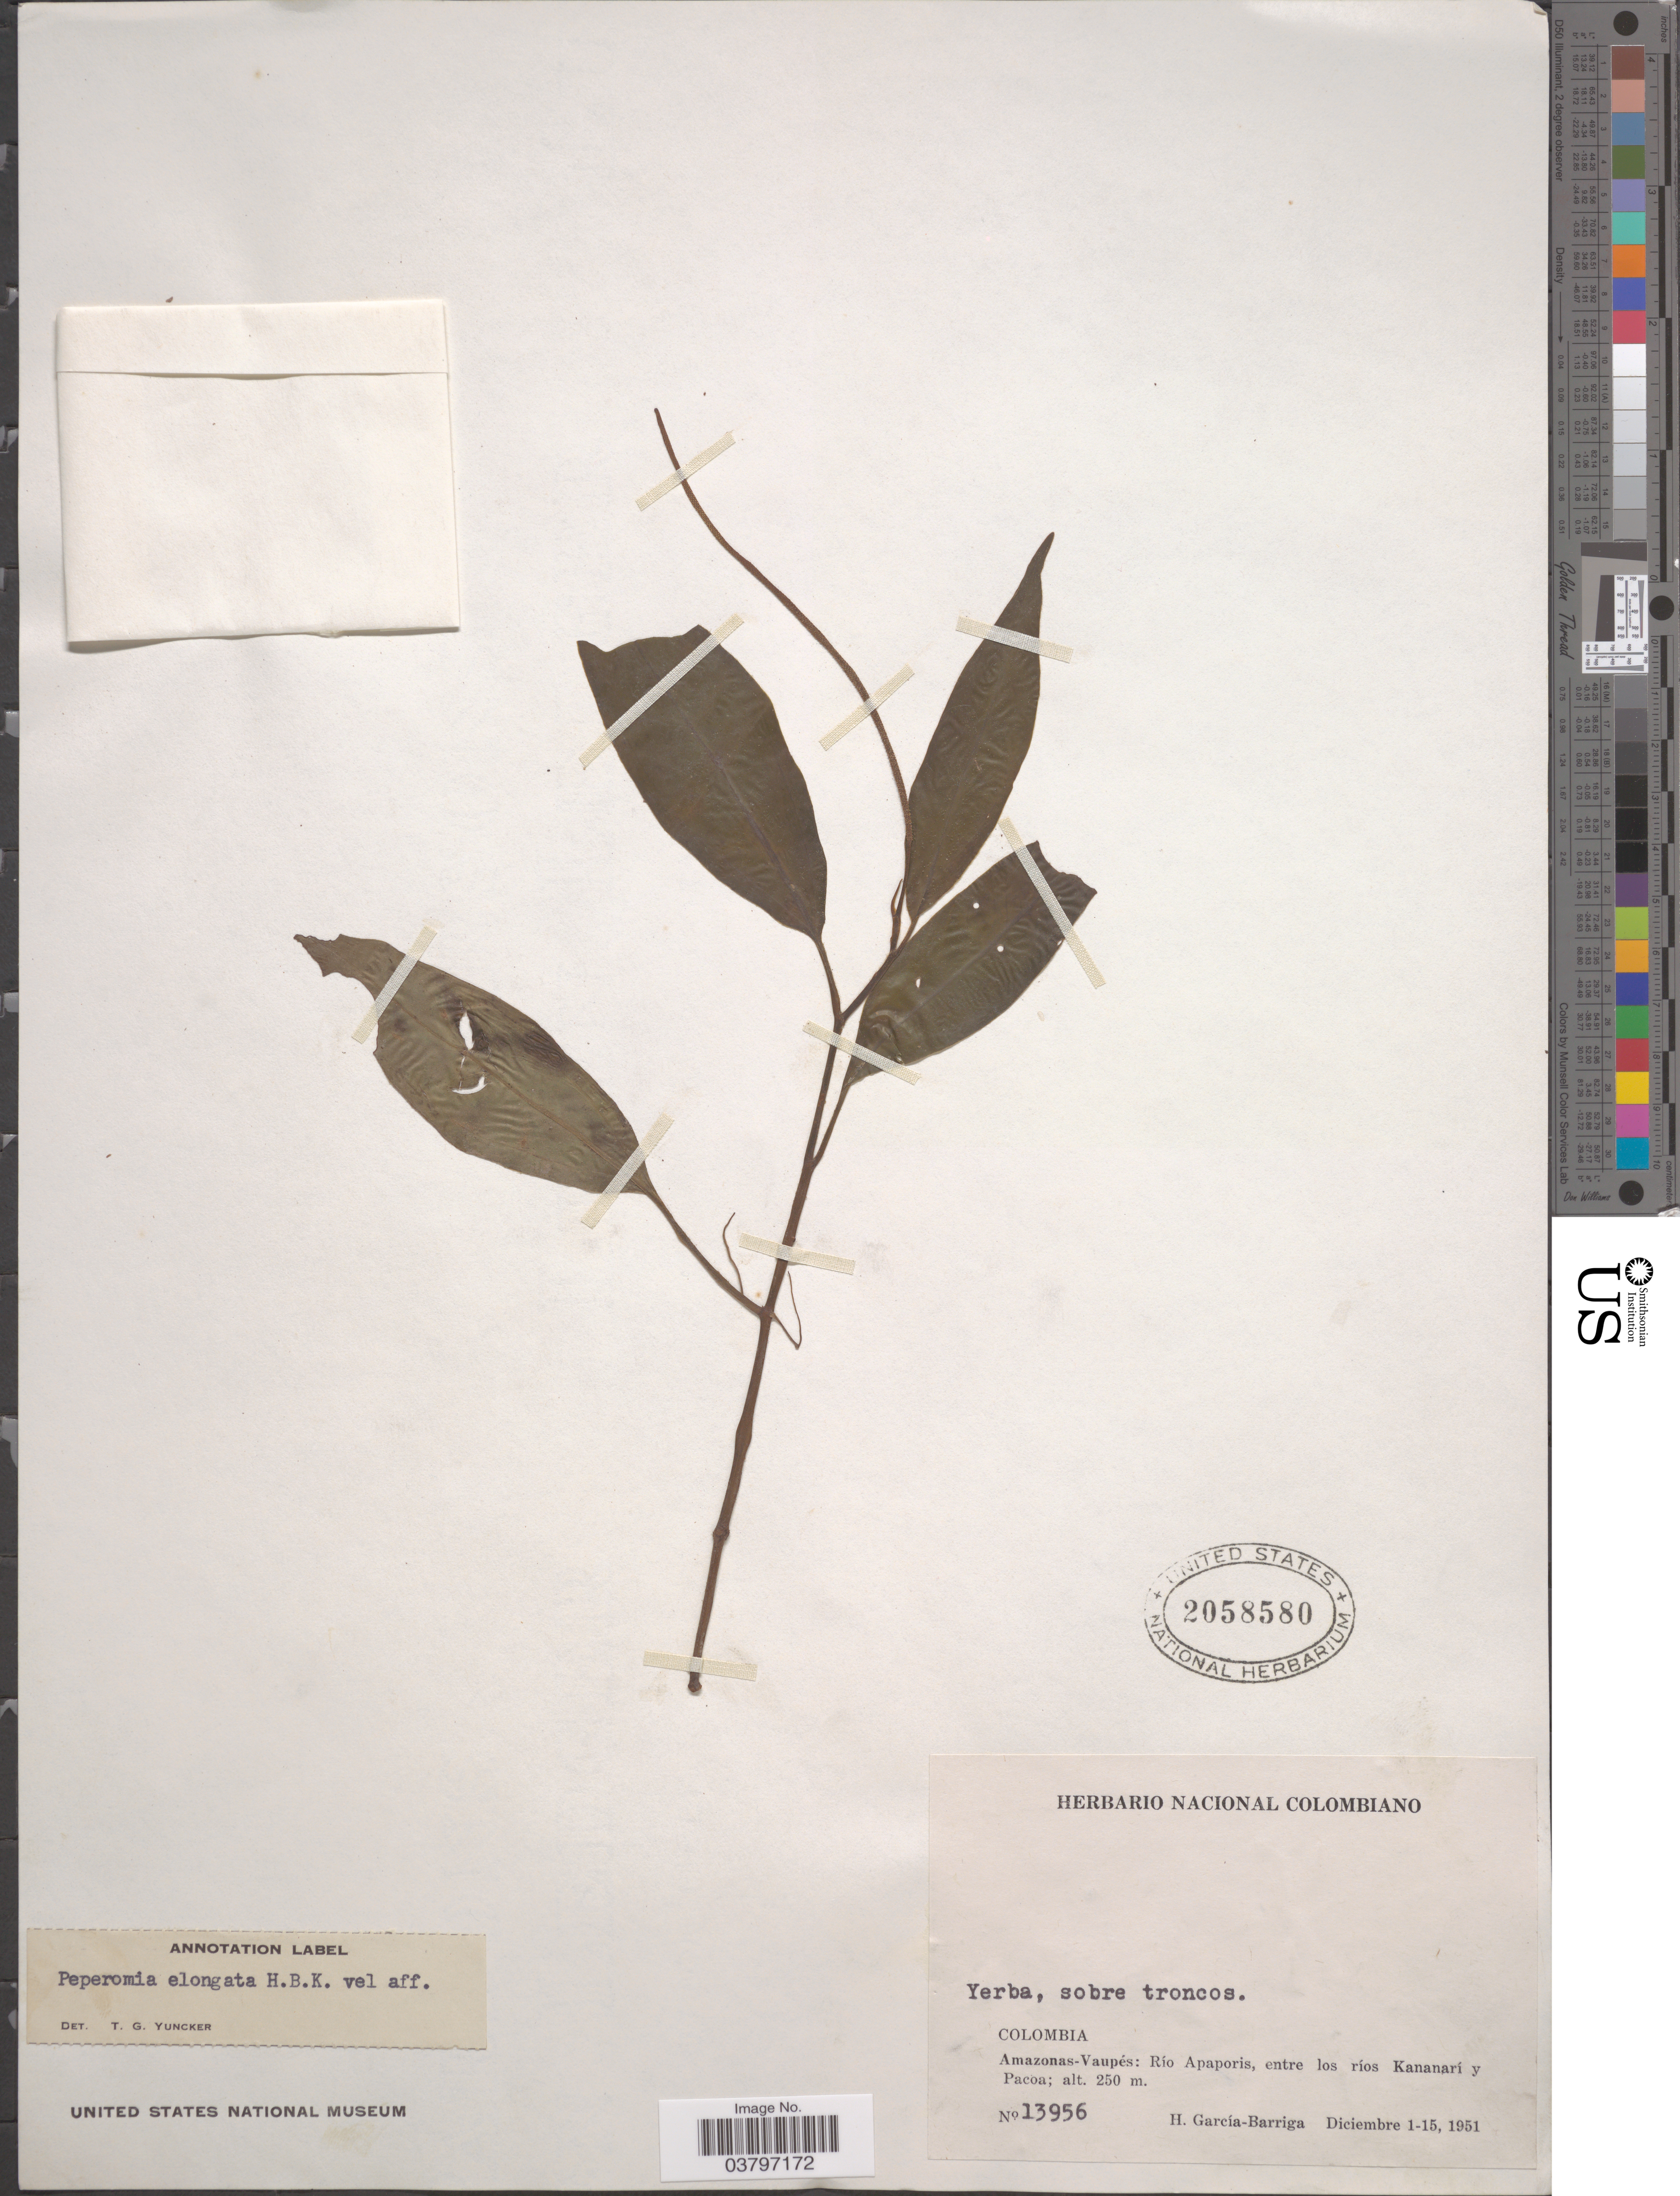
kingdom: Plantae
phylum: Tracheophyta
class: Magnoliopsida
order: Piperales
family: Piperaceae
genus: Peperomia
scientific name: Peperomia elongata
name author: Kunth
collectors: H. García Barriga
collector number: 13956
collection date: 1951-12-01/1951-12-15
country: Colombia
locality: Amazonas - Vaupes. Río Apaporis, entre los ríos Kananarí y Pacoa.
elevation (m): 250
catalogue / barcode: US 2058580